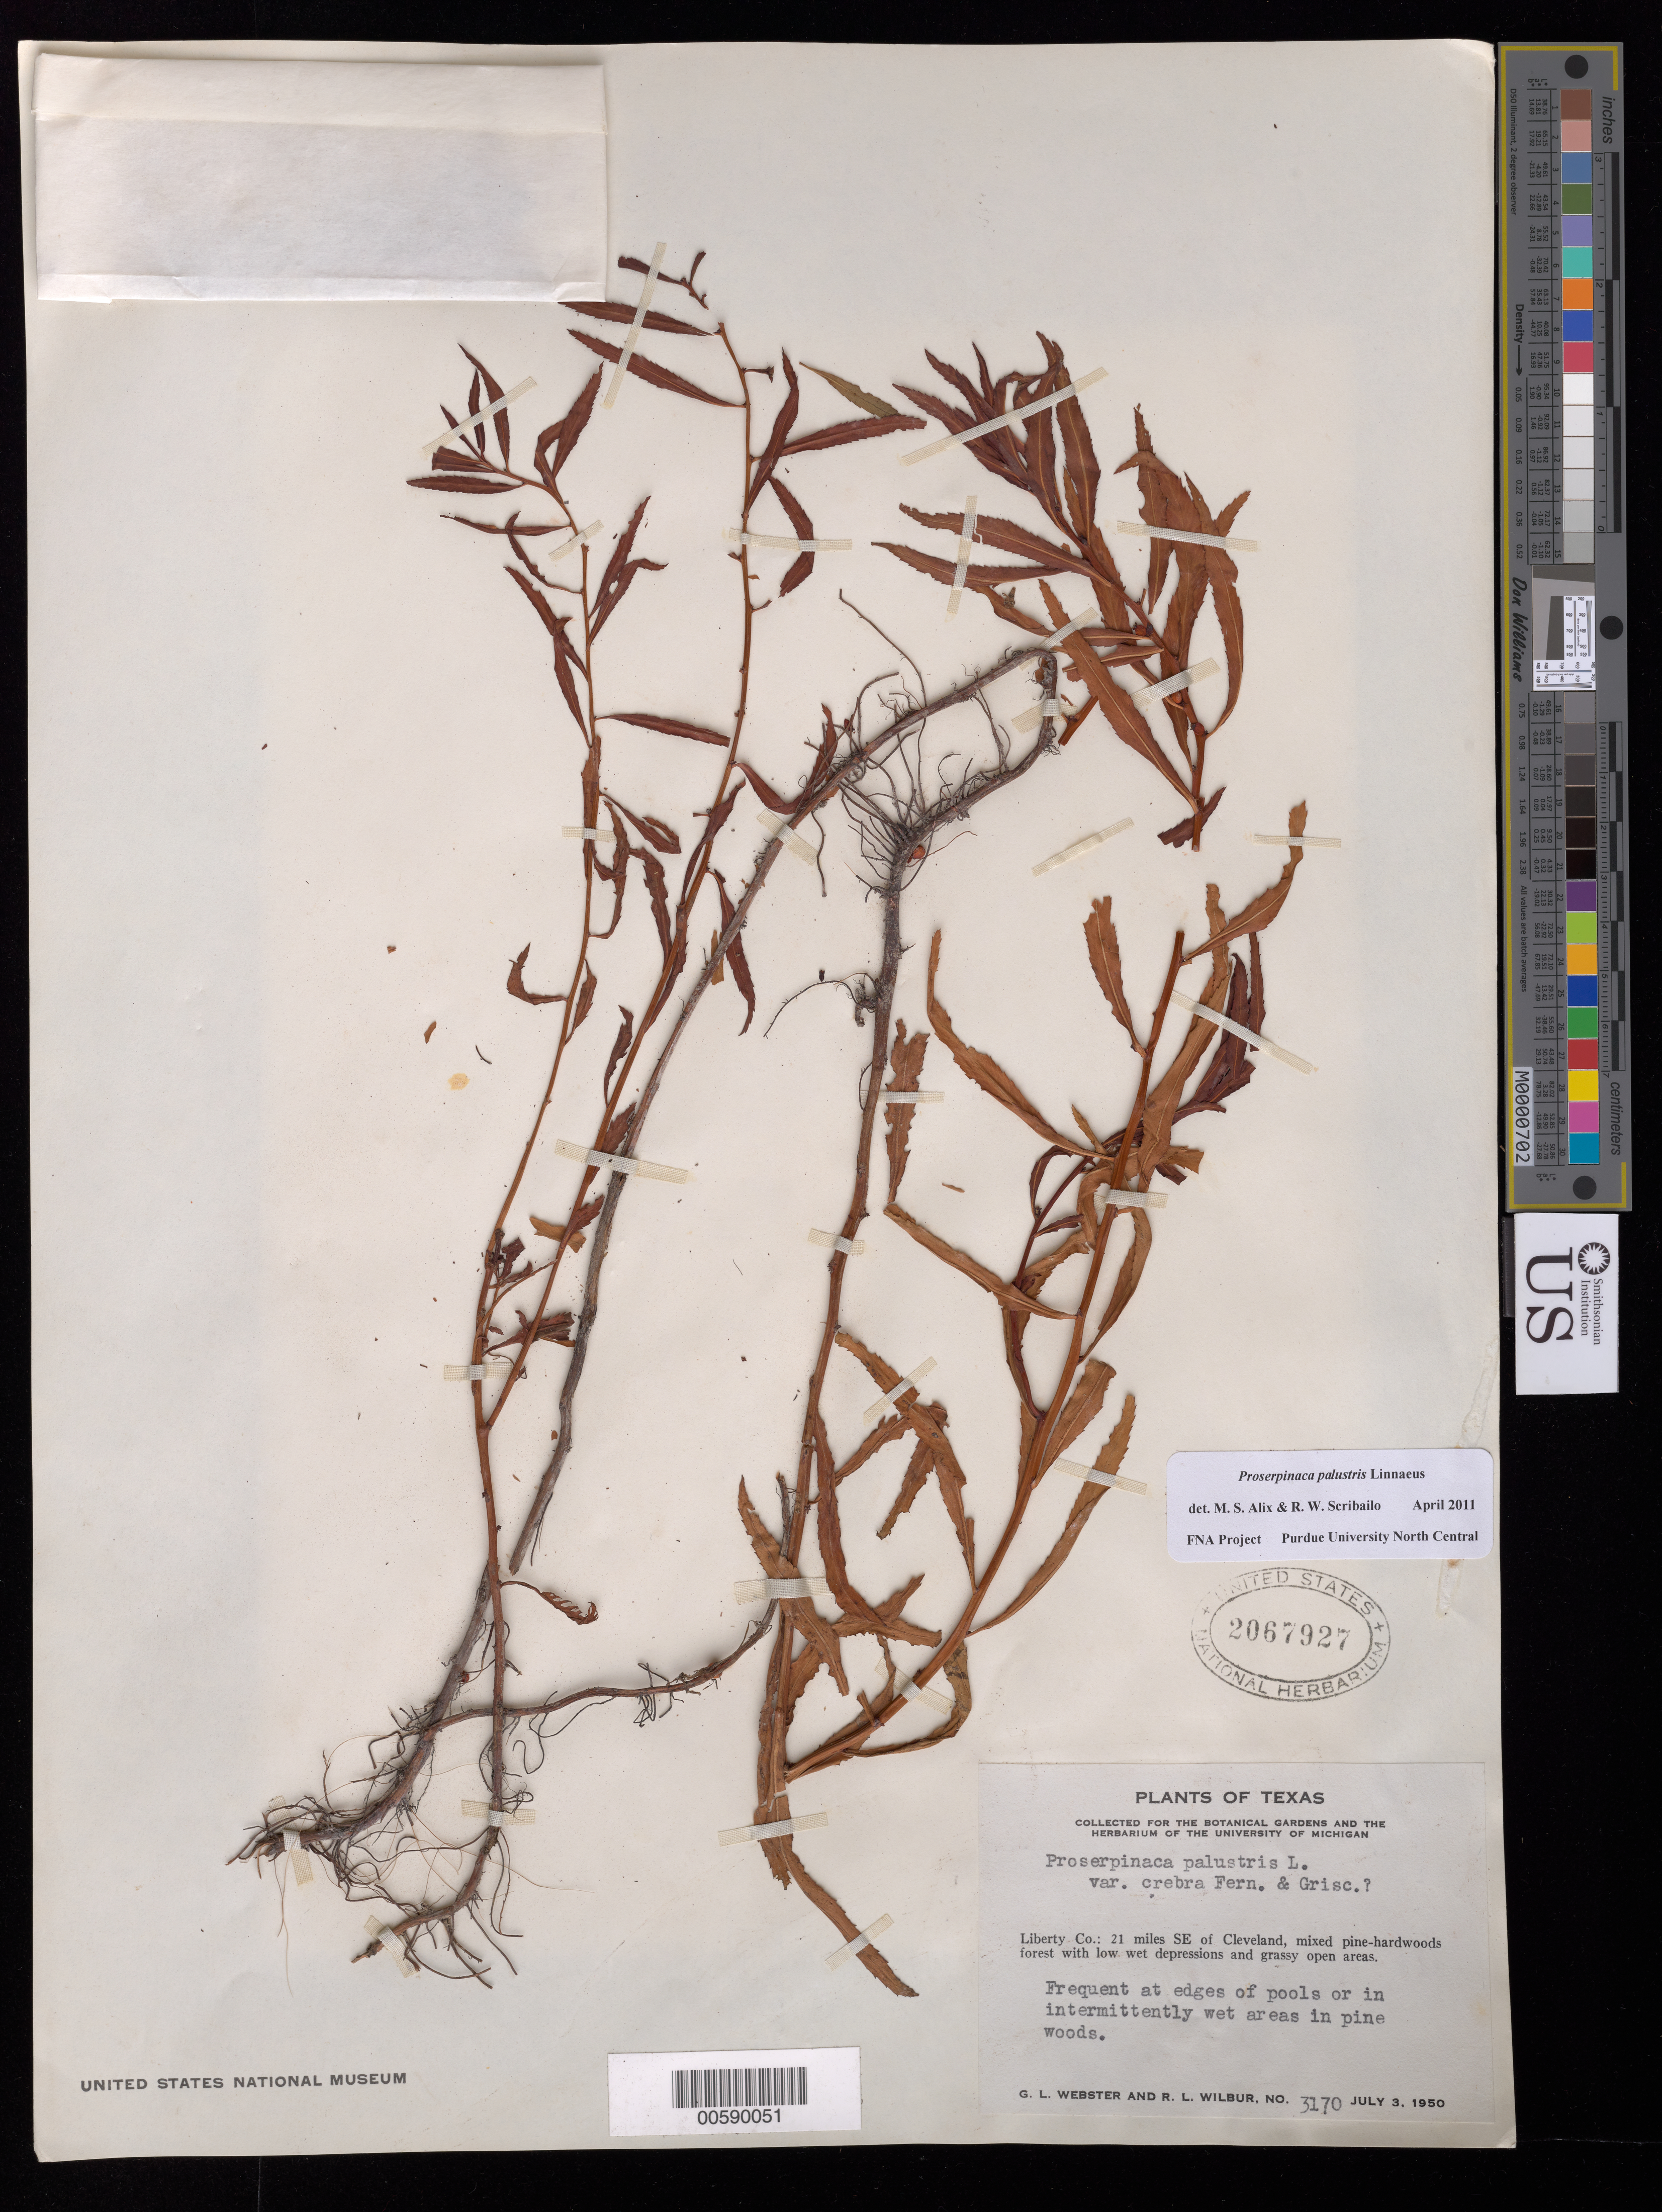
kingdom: Plantae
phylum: Tracheophyta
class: Magnoliopsida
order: Saxifragales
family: Haloragaceae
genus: Proserpinaca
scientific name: Proserpinaca palustris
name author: L.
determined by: Scribailo, R. W.; Alix, M. S.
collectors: G. L. Webster & R. L. Wilbur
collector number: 3170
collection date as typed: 03 Jul 1950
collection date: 1950-07-03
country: United States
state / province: Texas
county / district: Liberty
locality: SE of Cleveland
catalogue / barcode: US 2067927